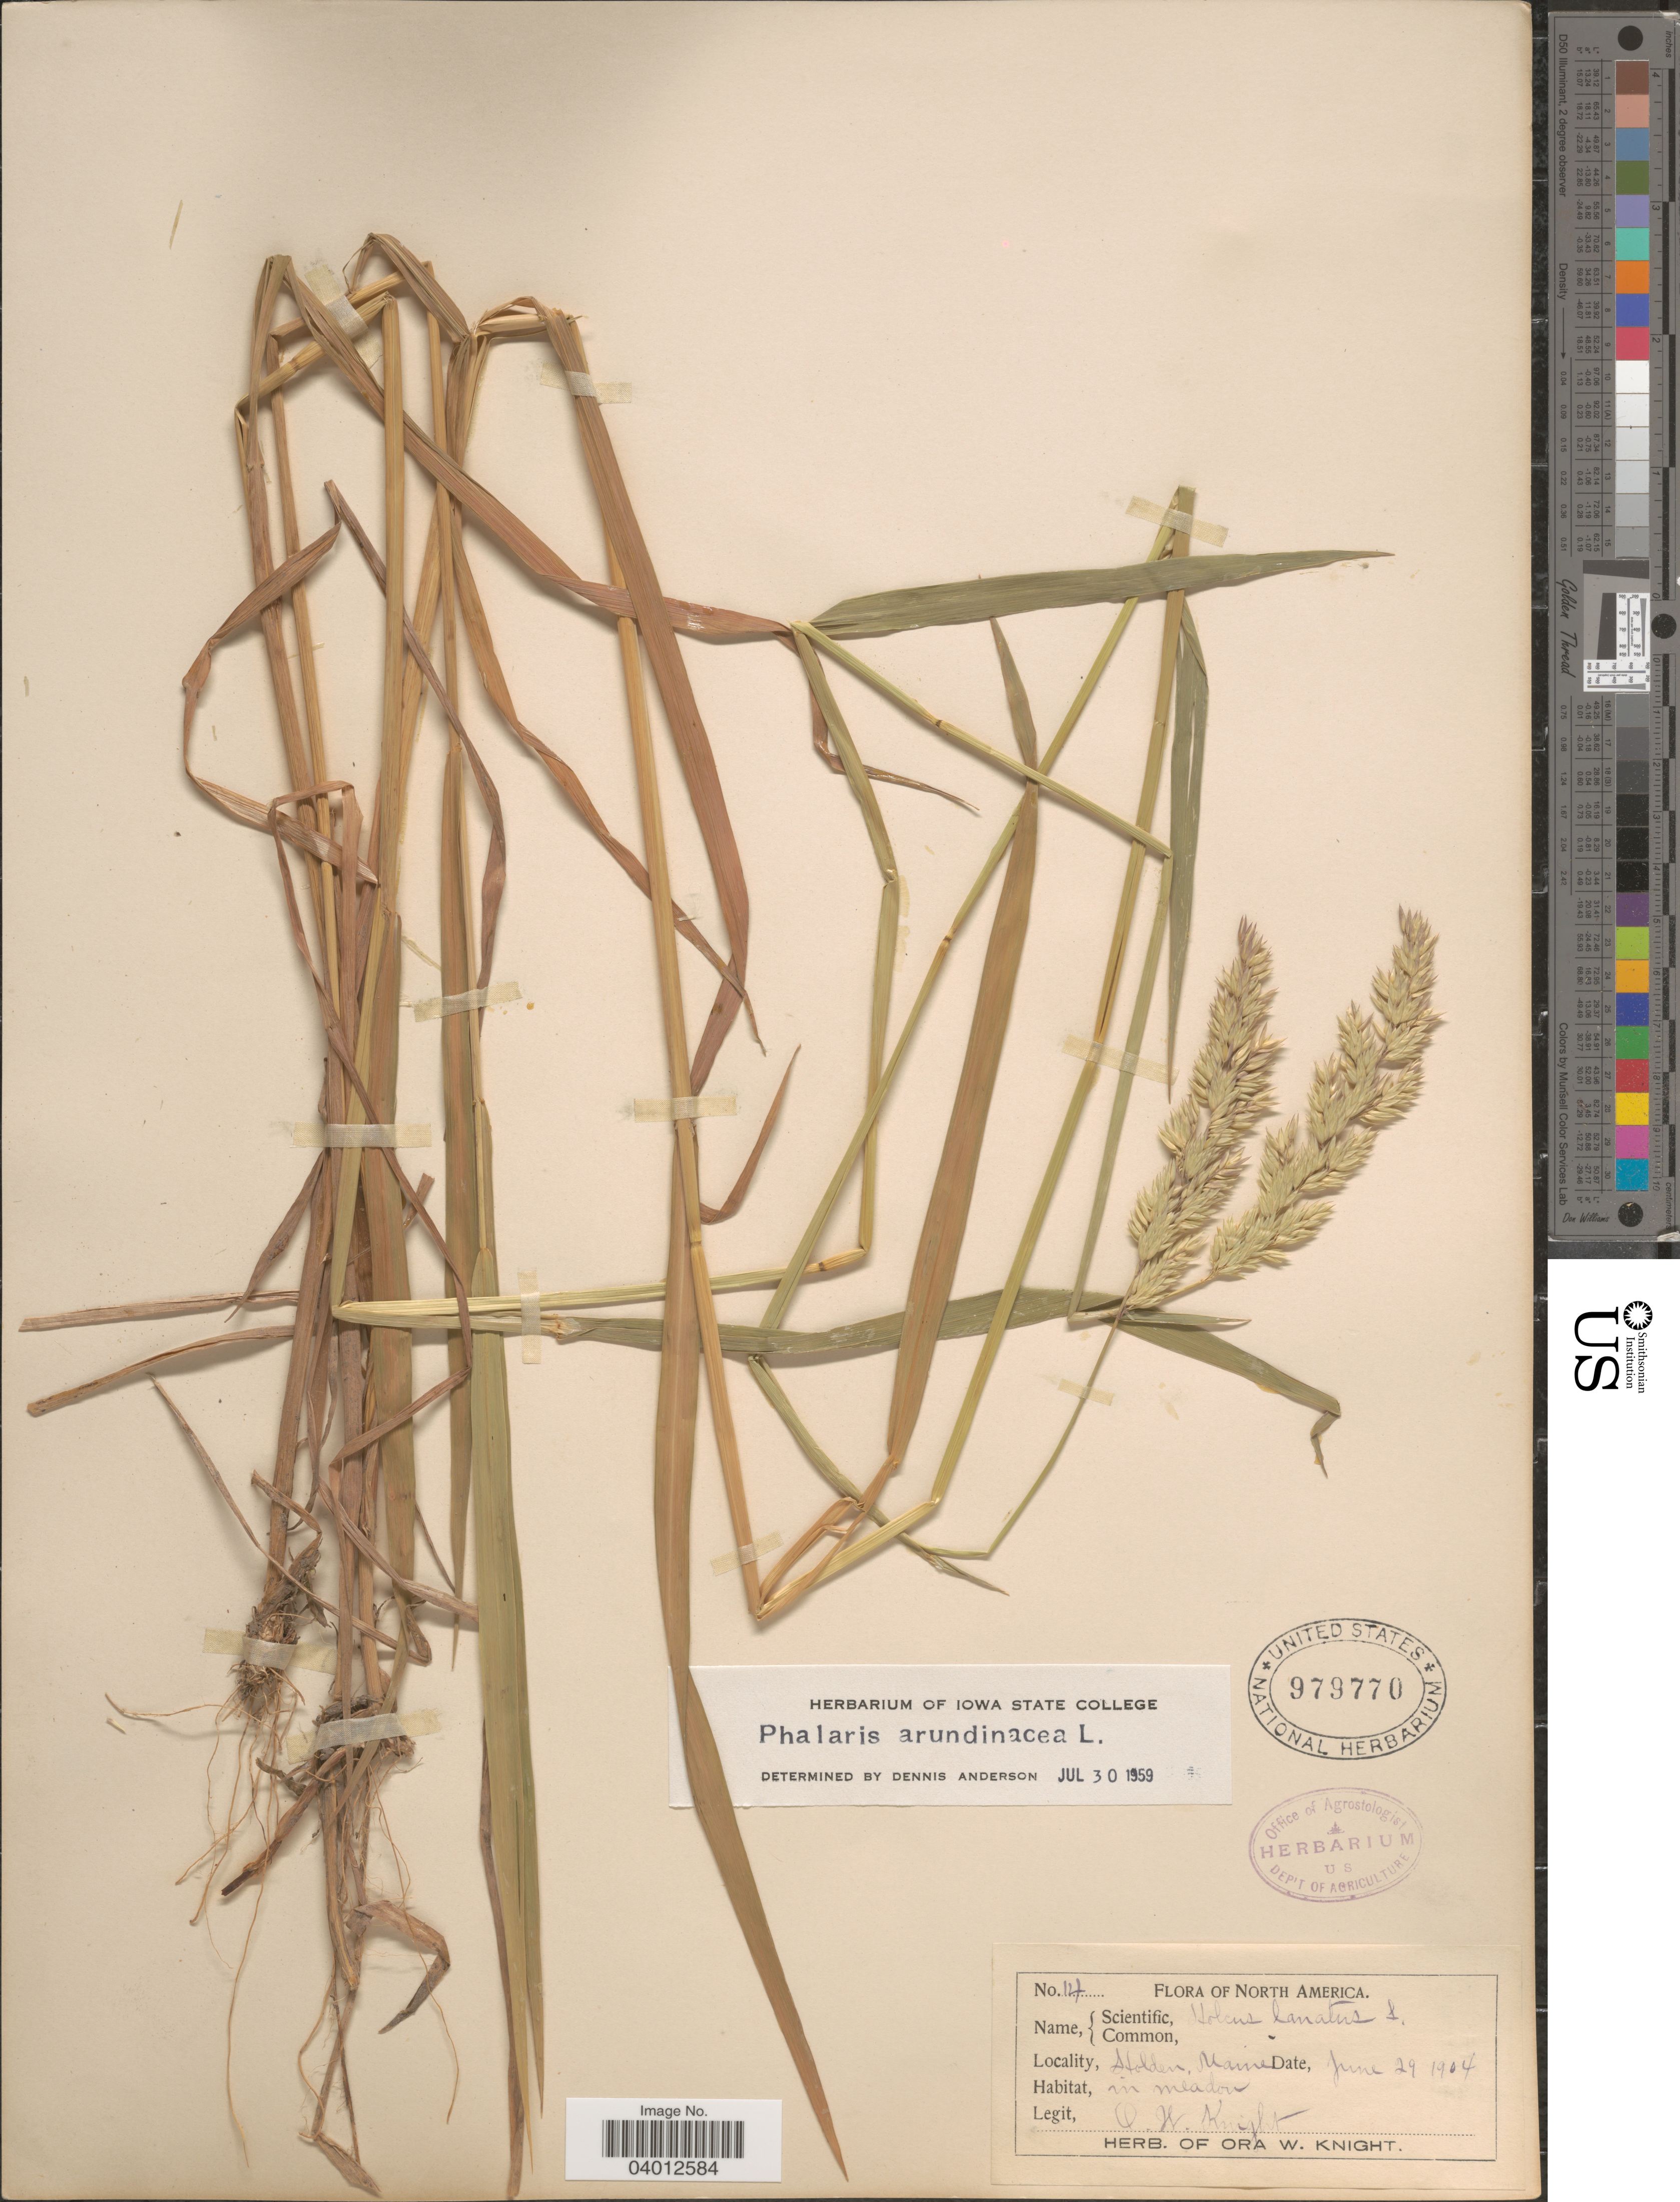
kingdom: Plantae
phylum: Tracheophyta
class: Liliopsida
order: Poales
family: Poaceae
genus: Phalaris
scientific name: Phalaris arundinacea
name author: L.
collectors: O. Knight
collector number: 14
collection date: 1904-06-29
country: United States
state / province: Maine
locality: Holden.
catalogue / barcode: US 979770